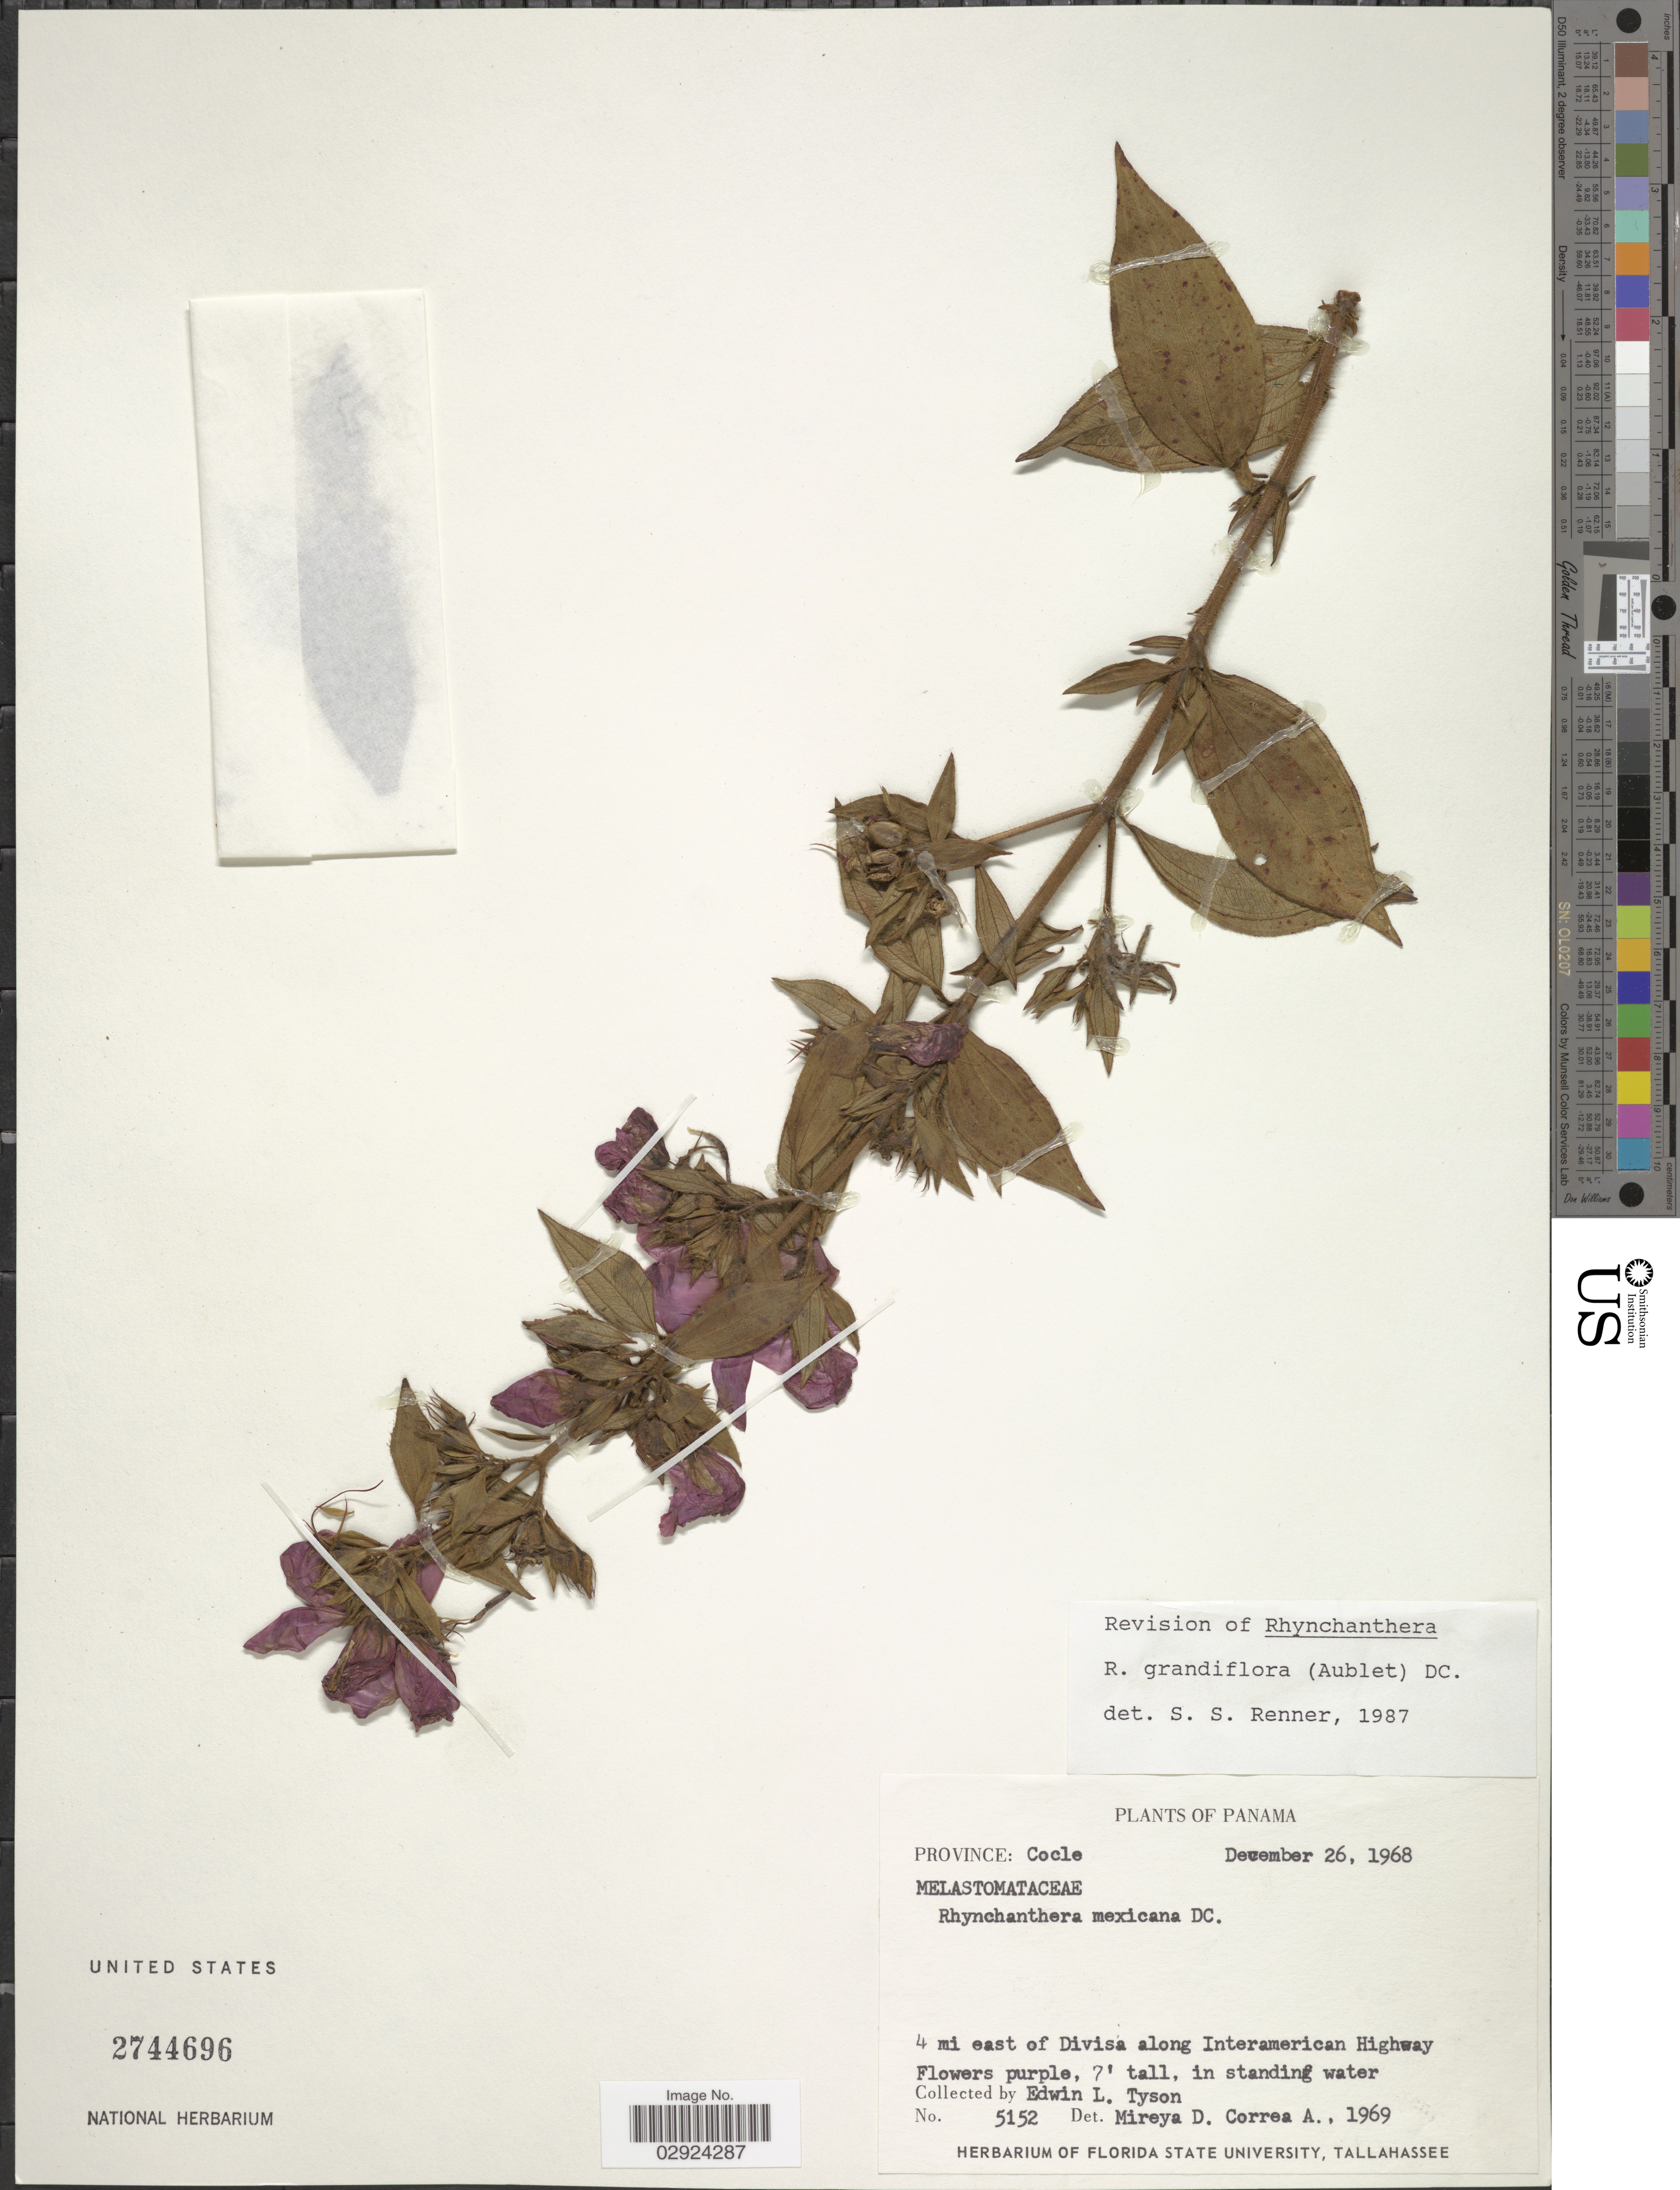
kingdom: Plantae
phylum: Tracheophyta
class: Magnoliopsida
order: Myrtales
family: Melastomataceae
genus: Rhynchanthera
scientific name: Rhynchanthera grandiflora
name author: (Aubl.) DC.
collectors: E. L. Tyson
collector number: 5152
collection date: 1968-12-26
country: Panama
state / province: Coclé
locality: Province: Cocle, 4 mi east of Divisa along Interamerican Highway.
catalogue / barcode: US 2744696